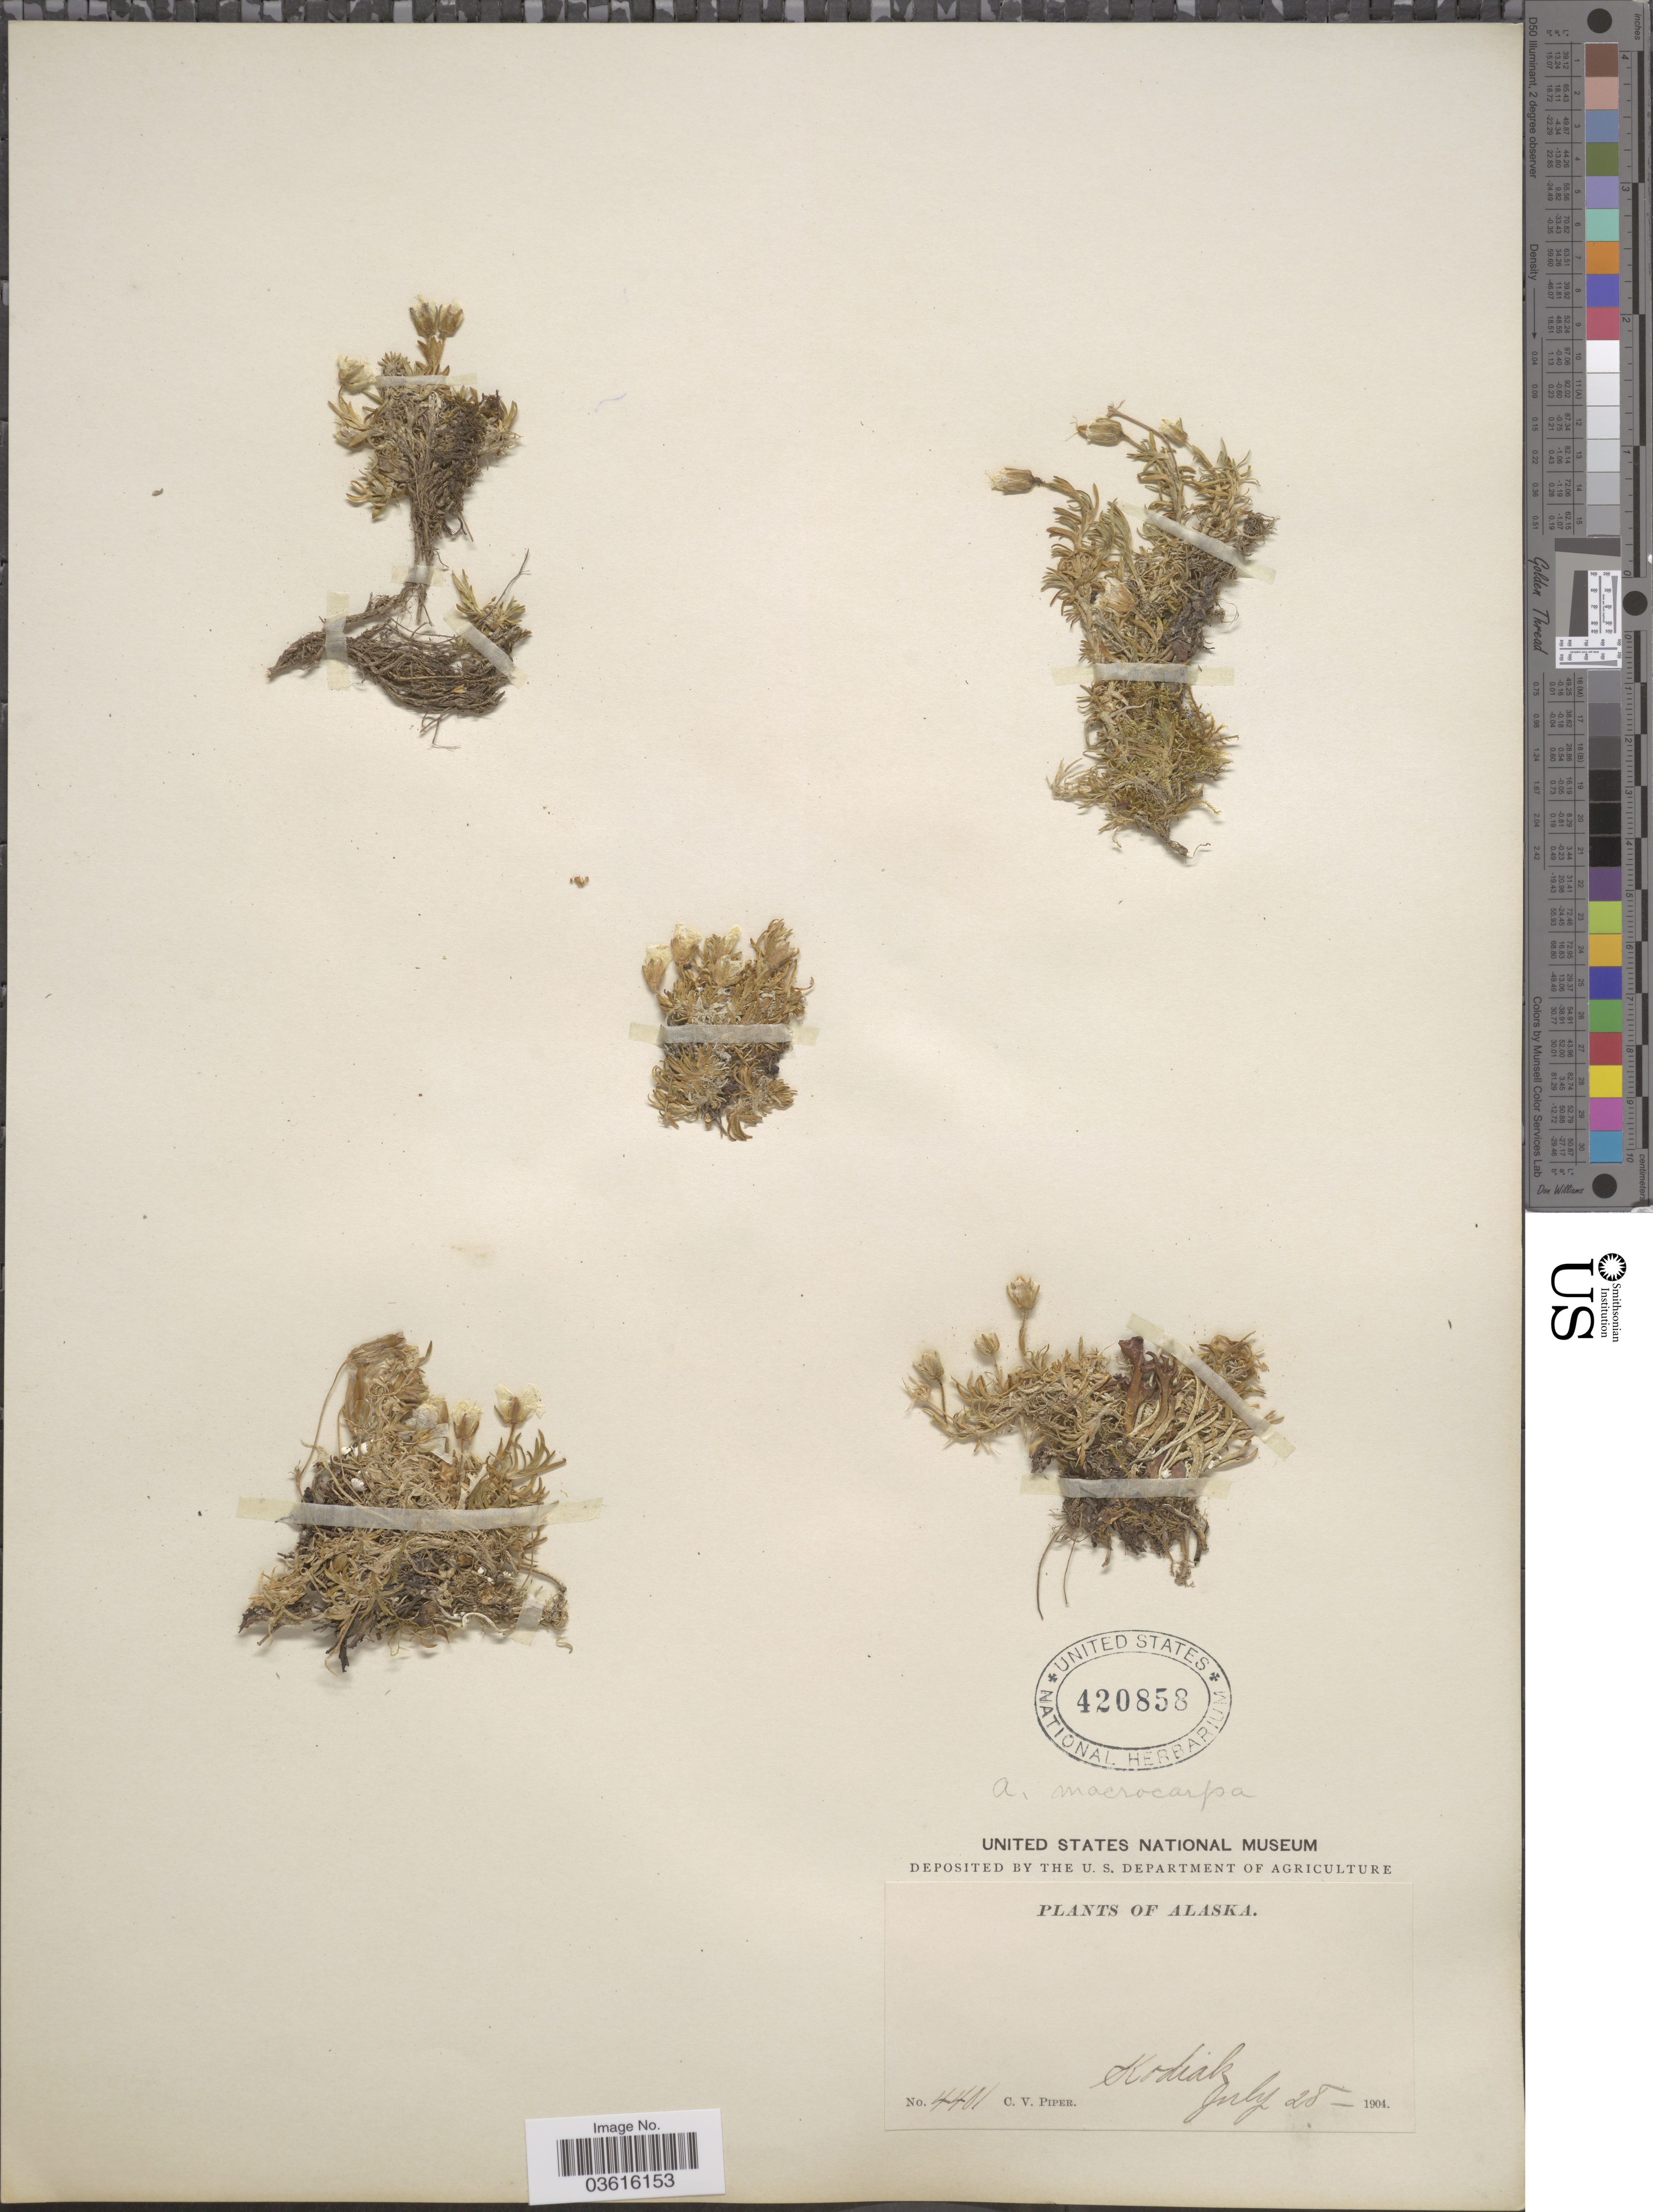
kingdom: Plantae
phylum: Tracheophyta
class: Magnoliopsida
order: Caryophyllales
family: Caryophyllaceae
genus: Pseudocherleria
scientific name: Pseudocherleria macrocarpa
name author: (Pursh) Dillenb. & Kadereit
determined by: U.S. National Herbarium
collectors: C. V. Piper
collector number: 4401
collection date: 1904-07-28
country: United States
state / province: Alaska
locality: Kodiak.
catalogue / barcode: US 420858